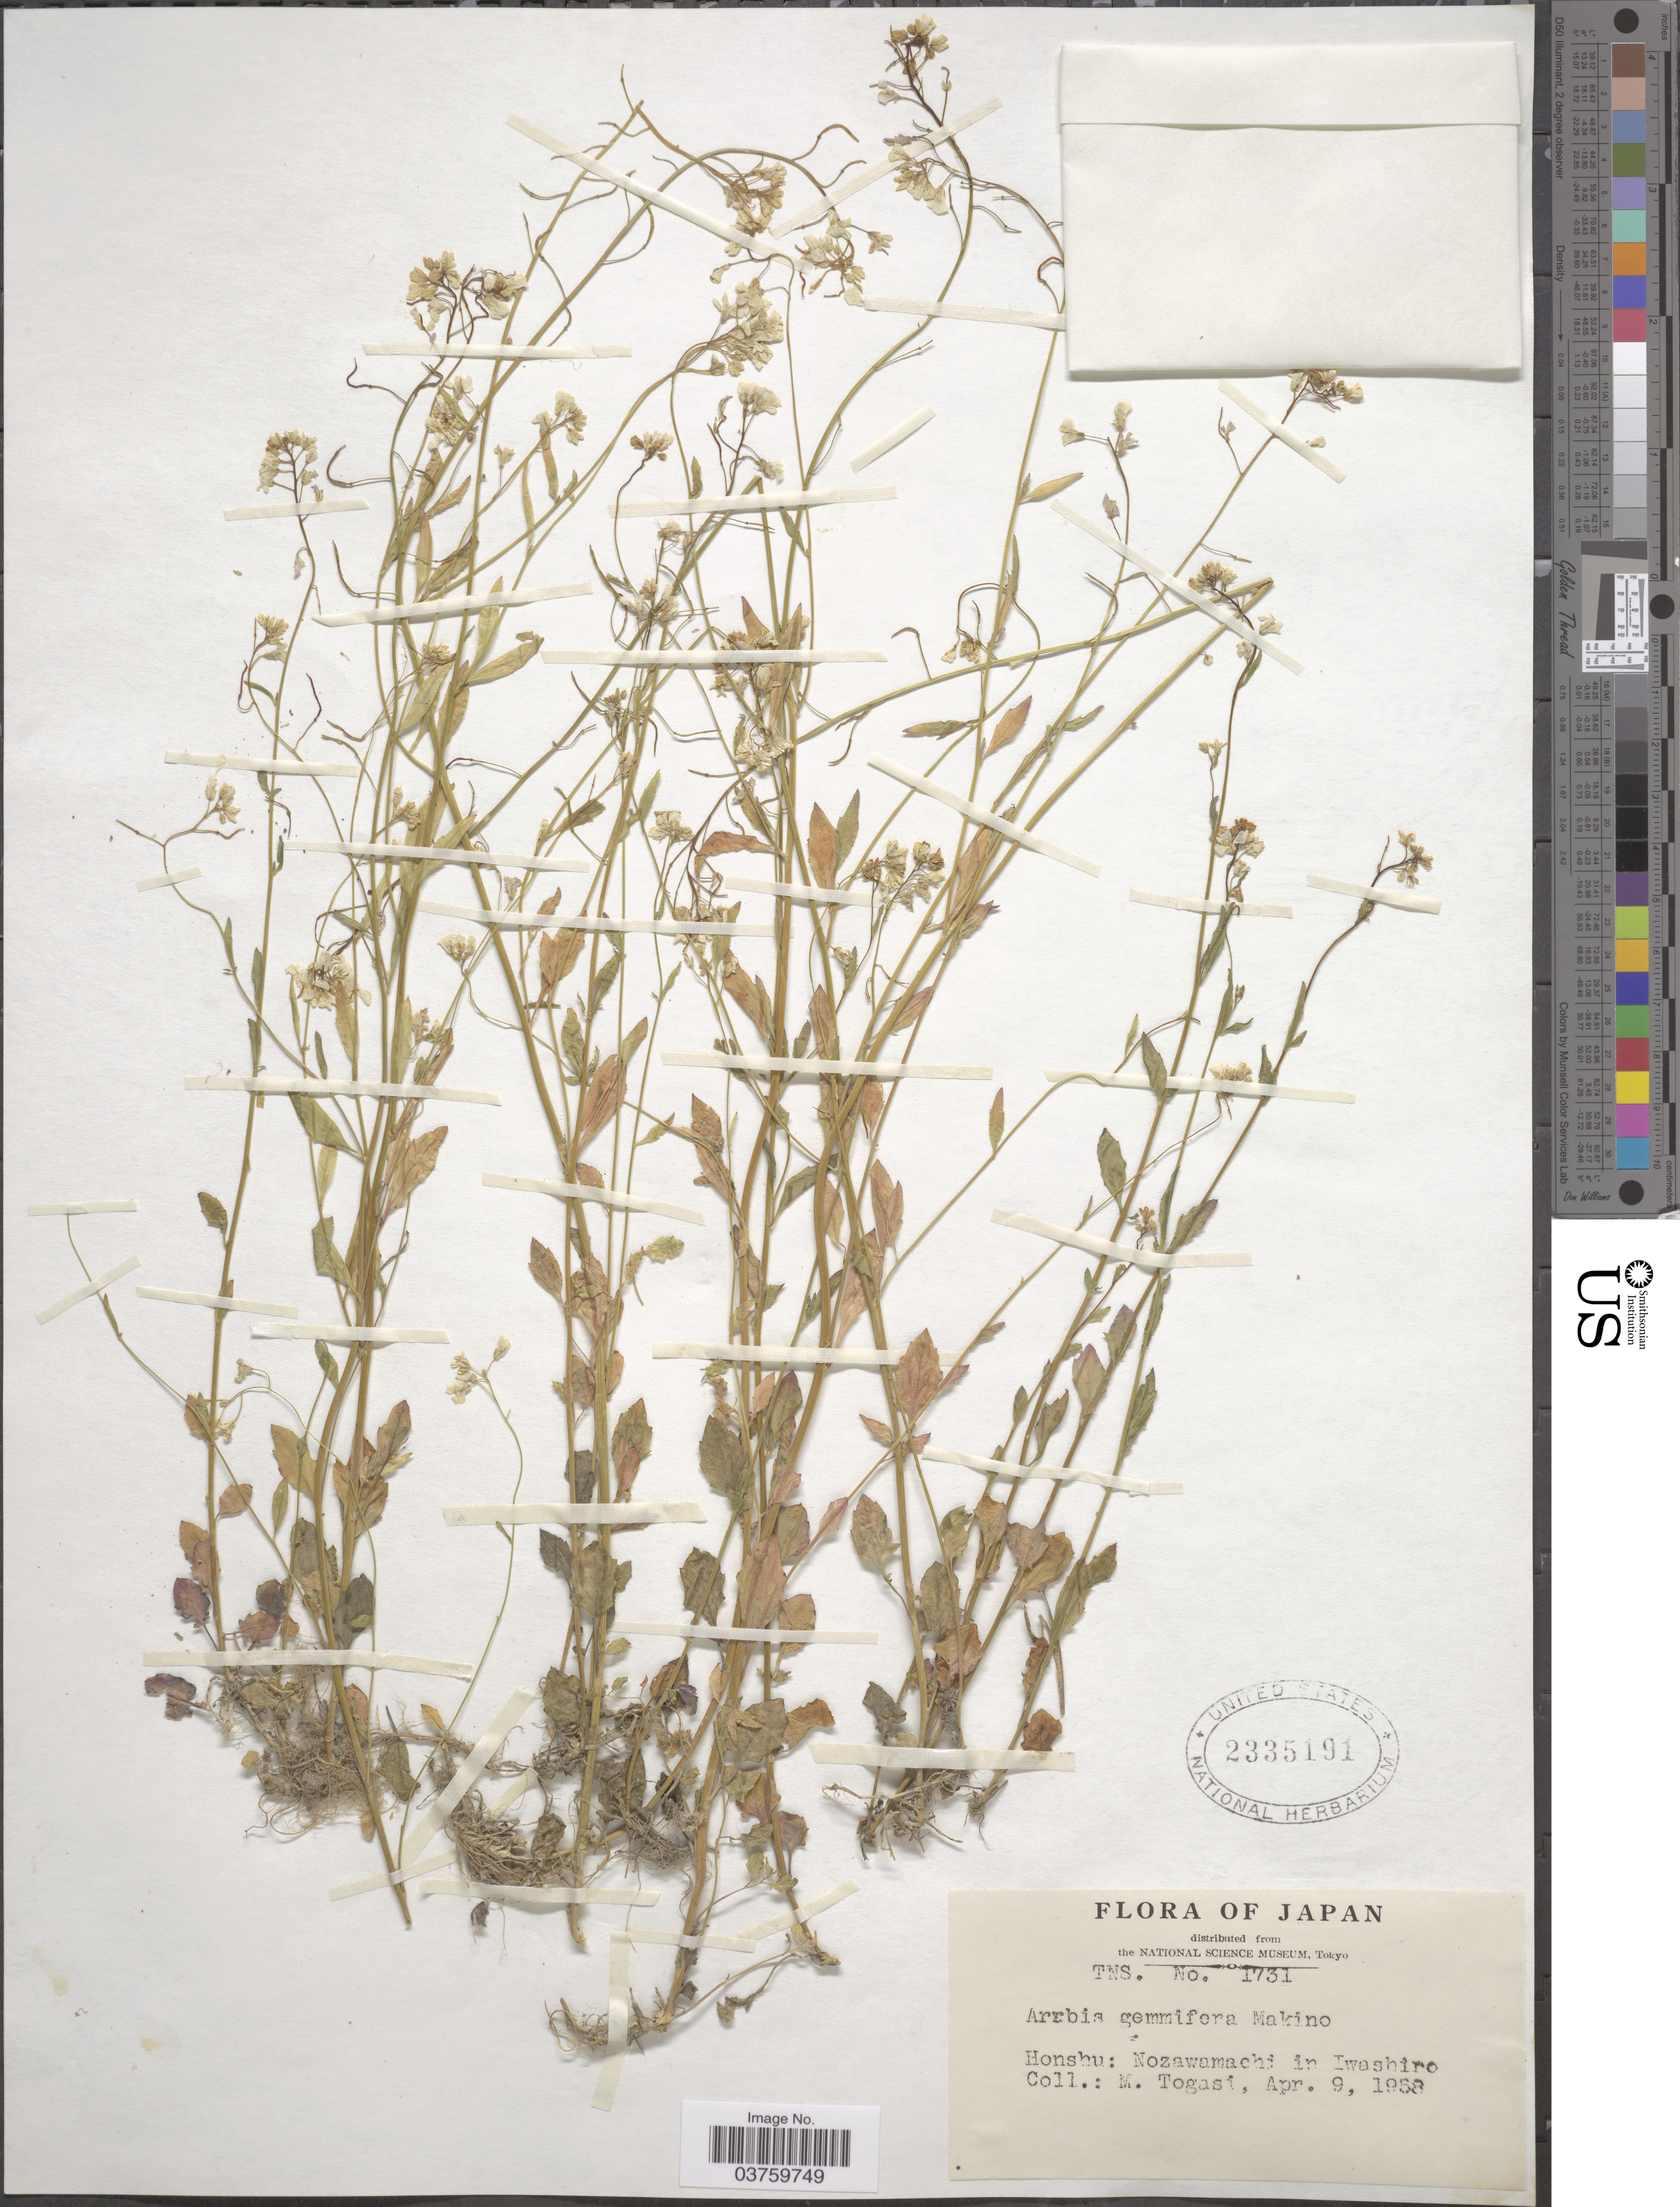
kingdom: Plantae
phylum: Tracheophyta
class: Magnoliopsida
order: Brassicales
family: Brassicaceae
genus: Arabis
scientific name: Arabis gemmifera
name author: (Matsum.) Makino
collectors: M. Togasi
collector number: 1731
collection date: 1958-04-09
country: Japan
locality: Honshu: Nozawamachi in Iwashiro.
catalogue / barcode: US 2335191